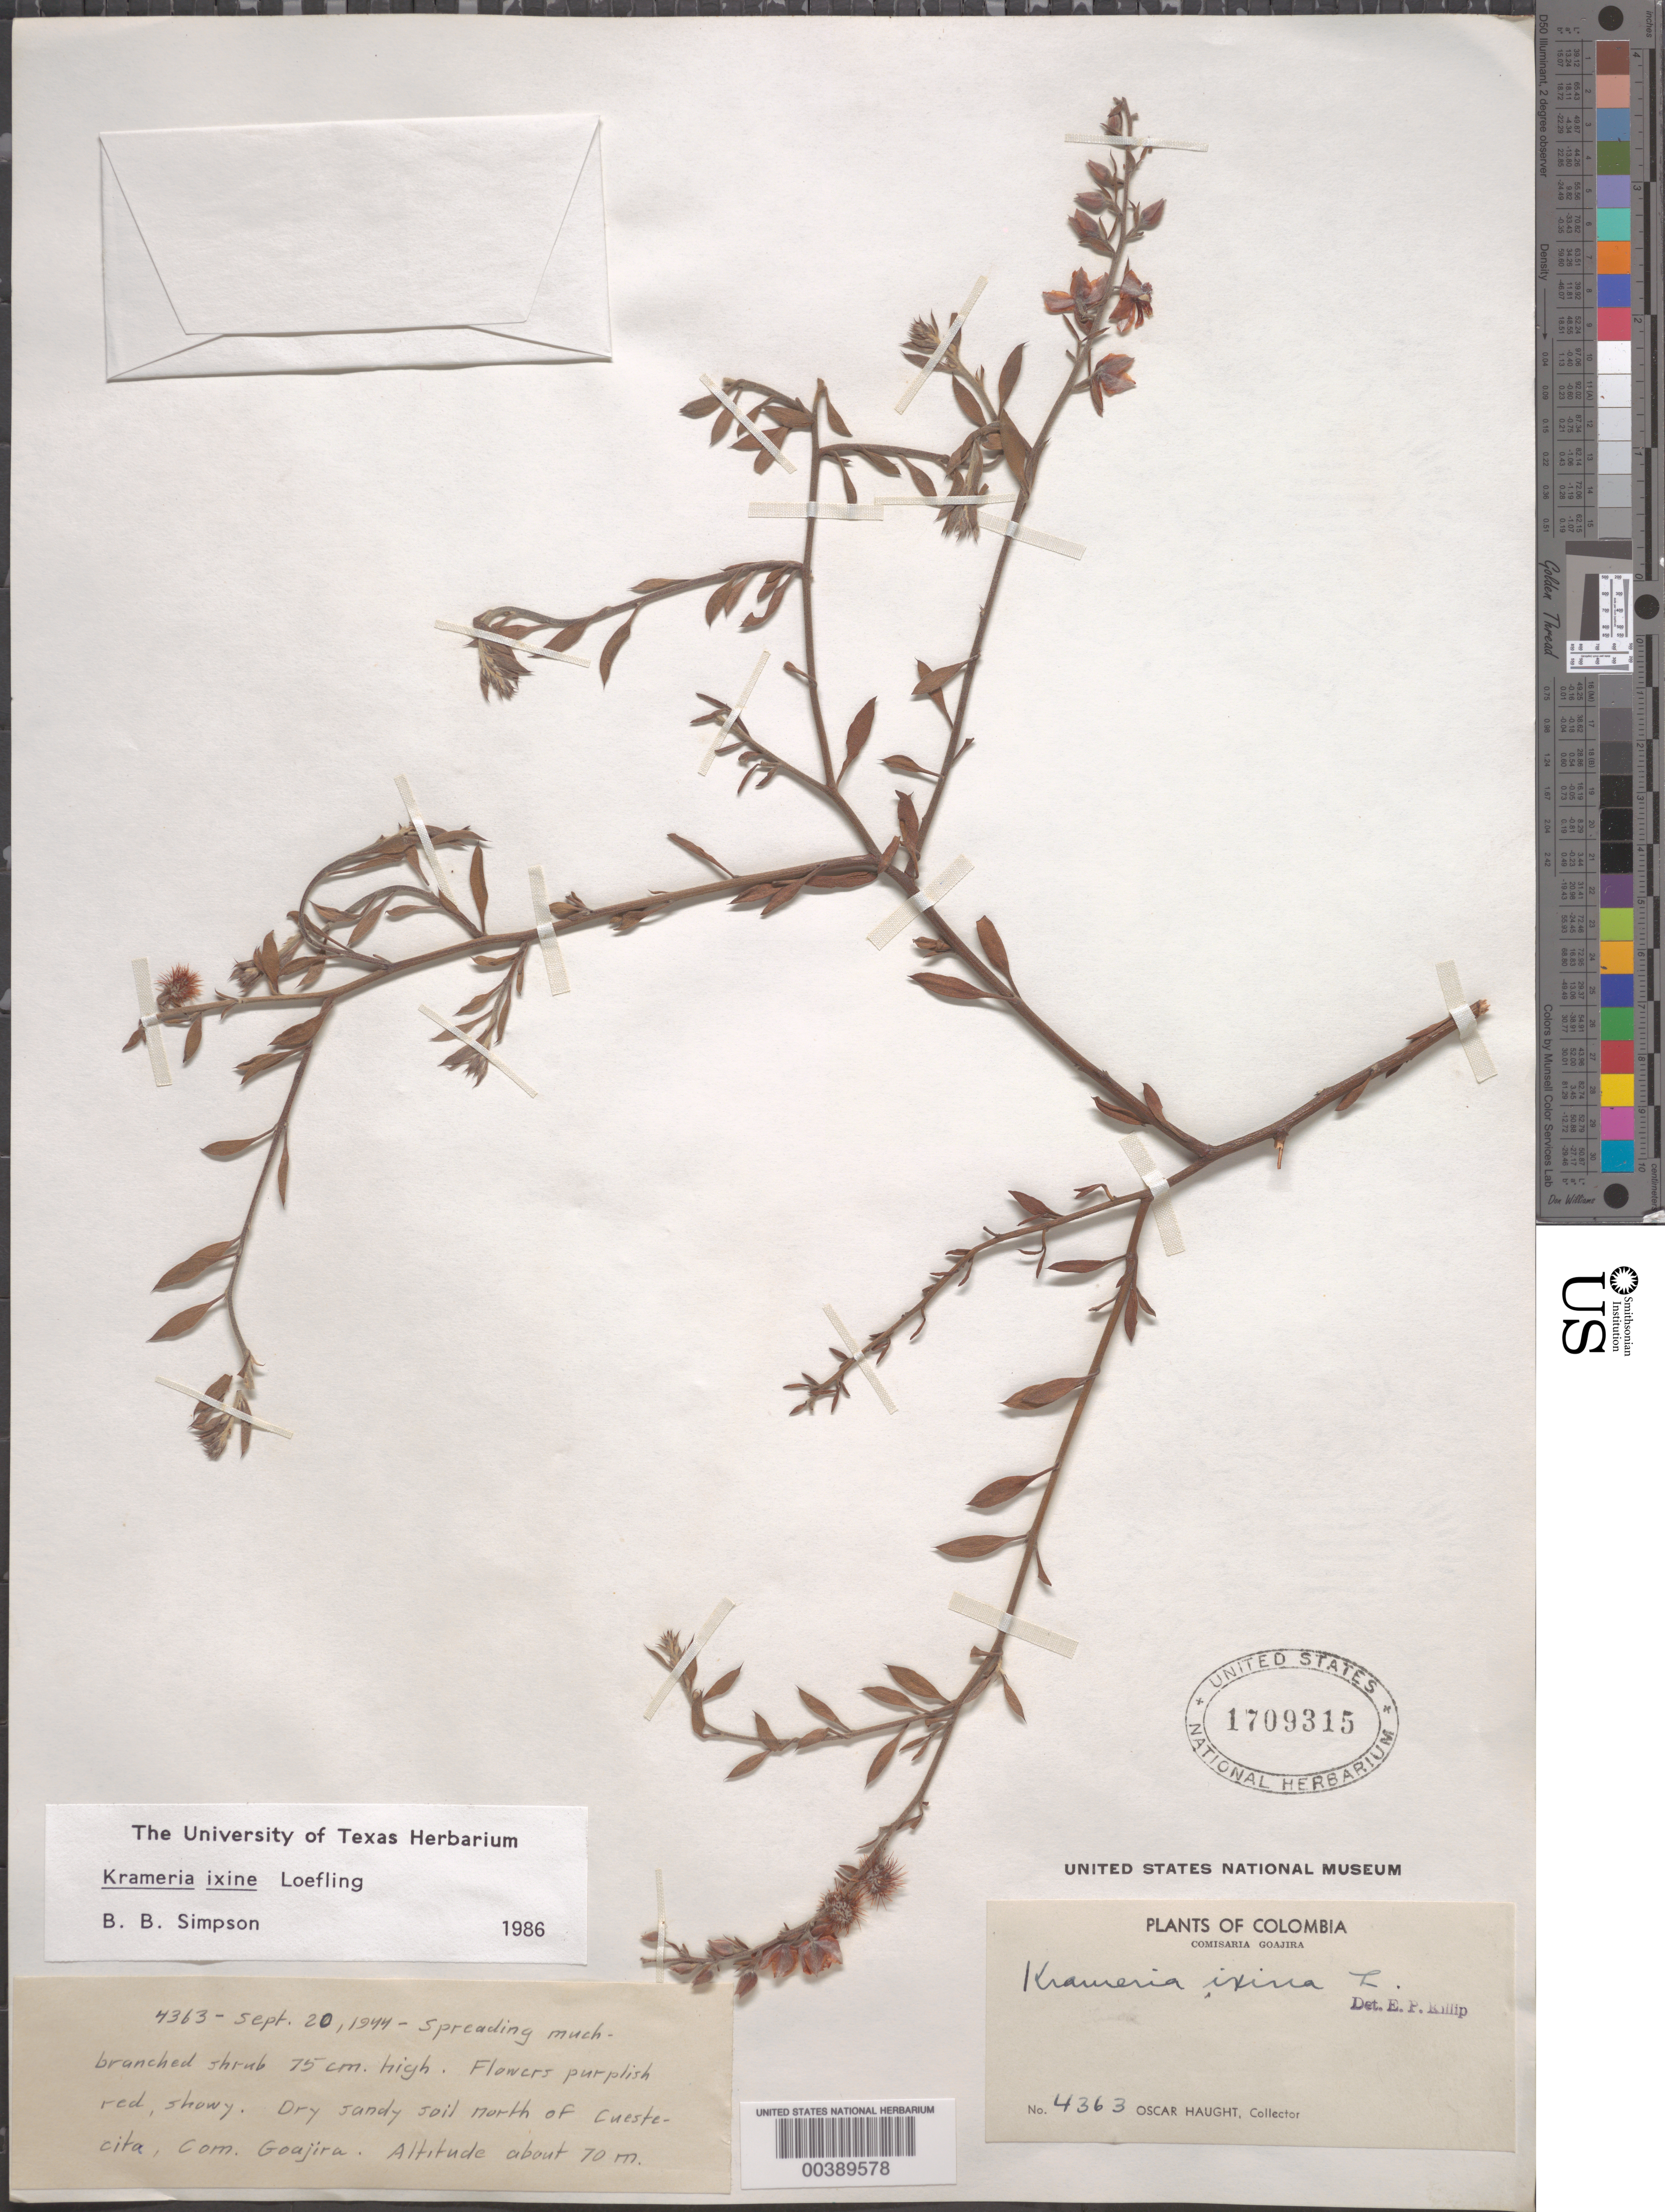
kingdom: Plantae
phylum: Tracheophyta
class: Magnoliopsida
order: Zygophyllales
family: Krameriaceae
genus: Krameria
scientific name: Krameria ixine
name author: L.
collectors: O. L. Haught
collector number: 4363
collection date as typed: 20 Sep 1944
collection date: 1944-09-20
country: Colombia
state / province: La Guajira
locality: N of Cuestecita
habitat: Dry sandy soil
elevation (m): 70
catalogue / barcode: US 1709315